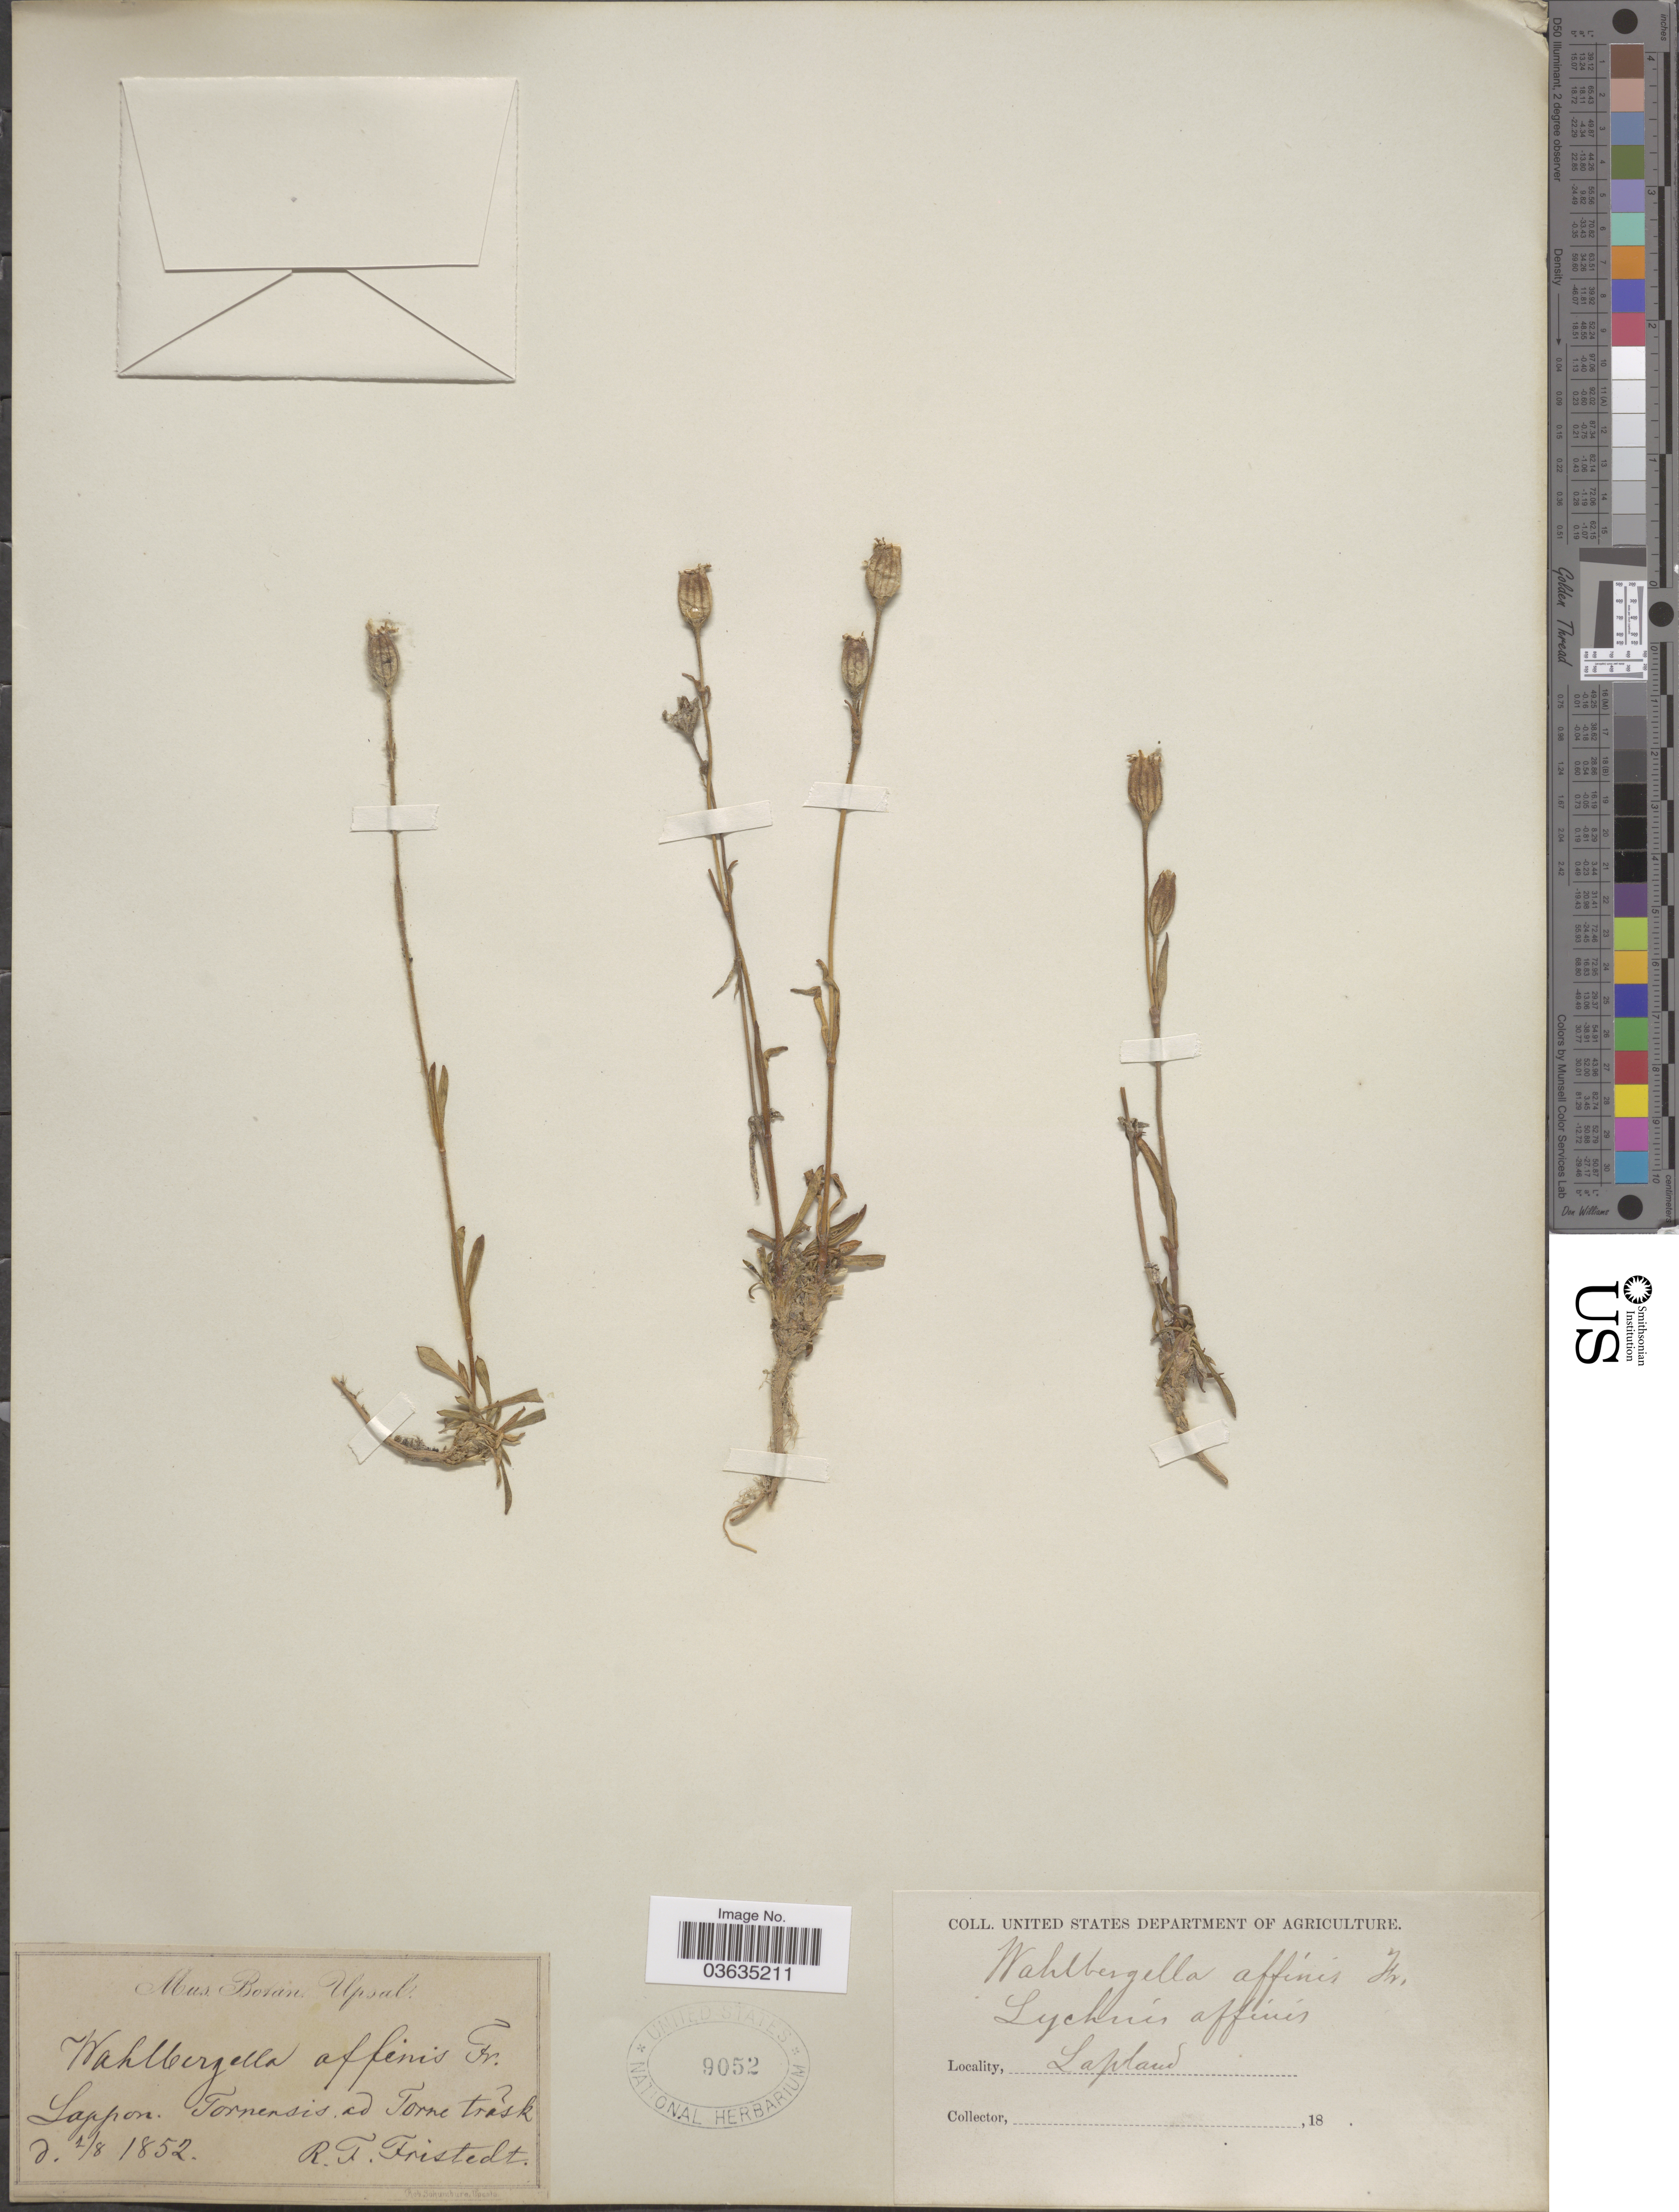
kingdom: Plantae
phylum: Tracheophyta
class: Magnoliopsida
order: Caryophyllales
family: Caryophyllaceae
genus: Melandrium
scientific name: Melandrium affine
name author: (J. Vahl ex Fr. a) J. Vahl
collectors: R. Fristedt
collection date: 1852-08-02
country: Finland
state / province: Lappi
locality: Kemi-Tornio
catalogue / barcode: US 9052